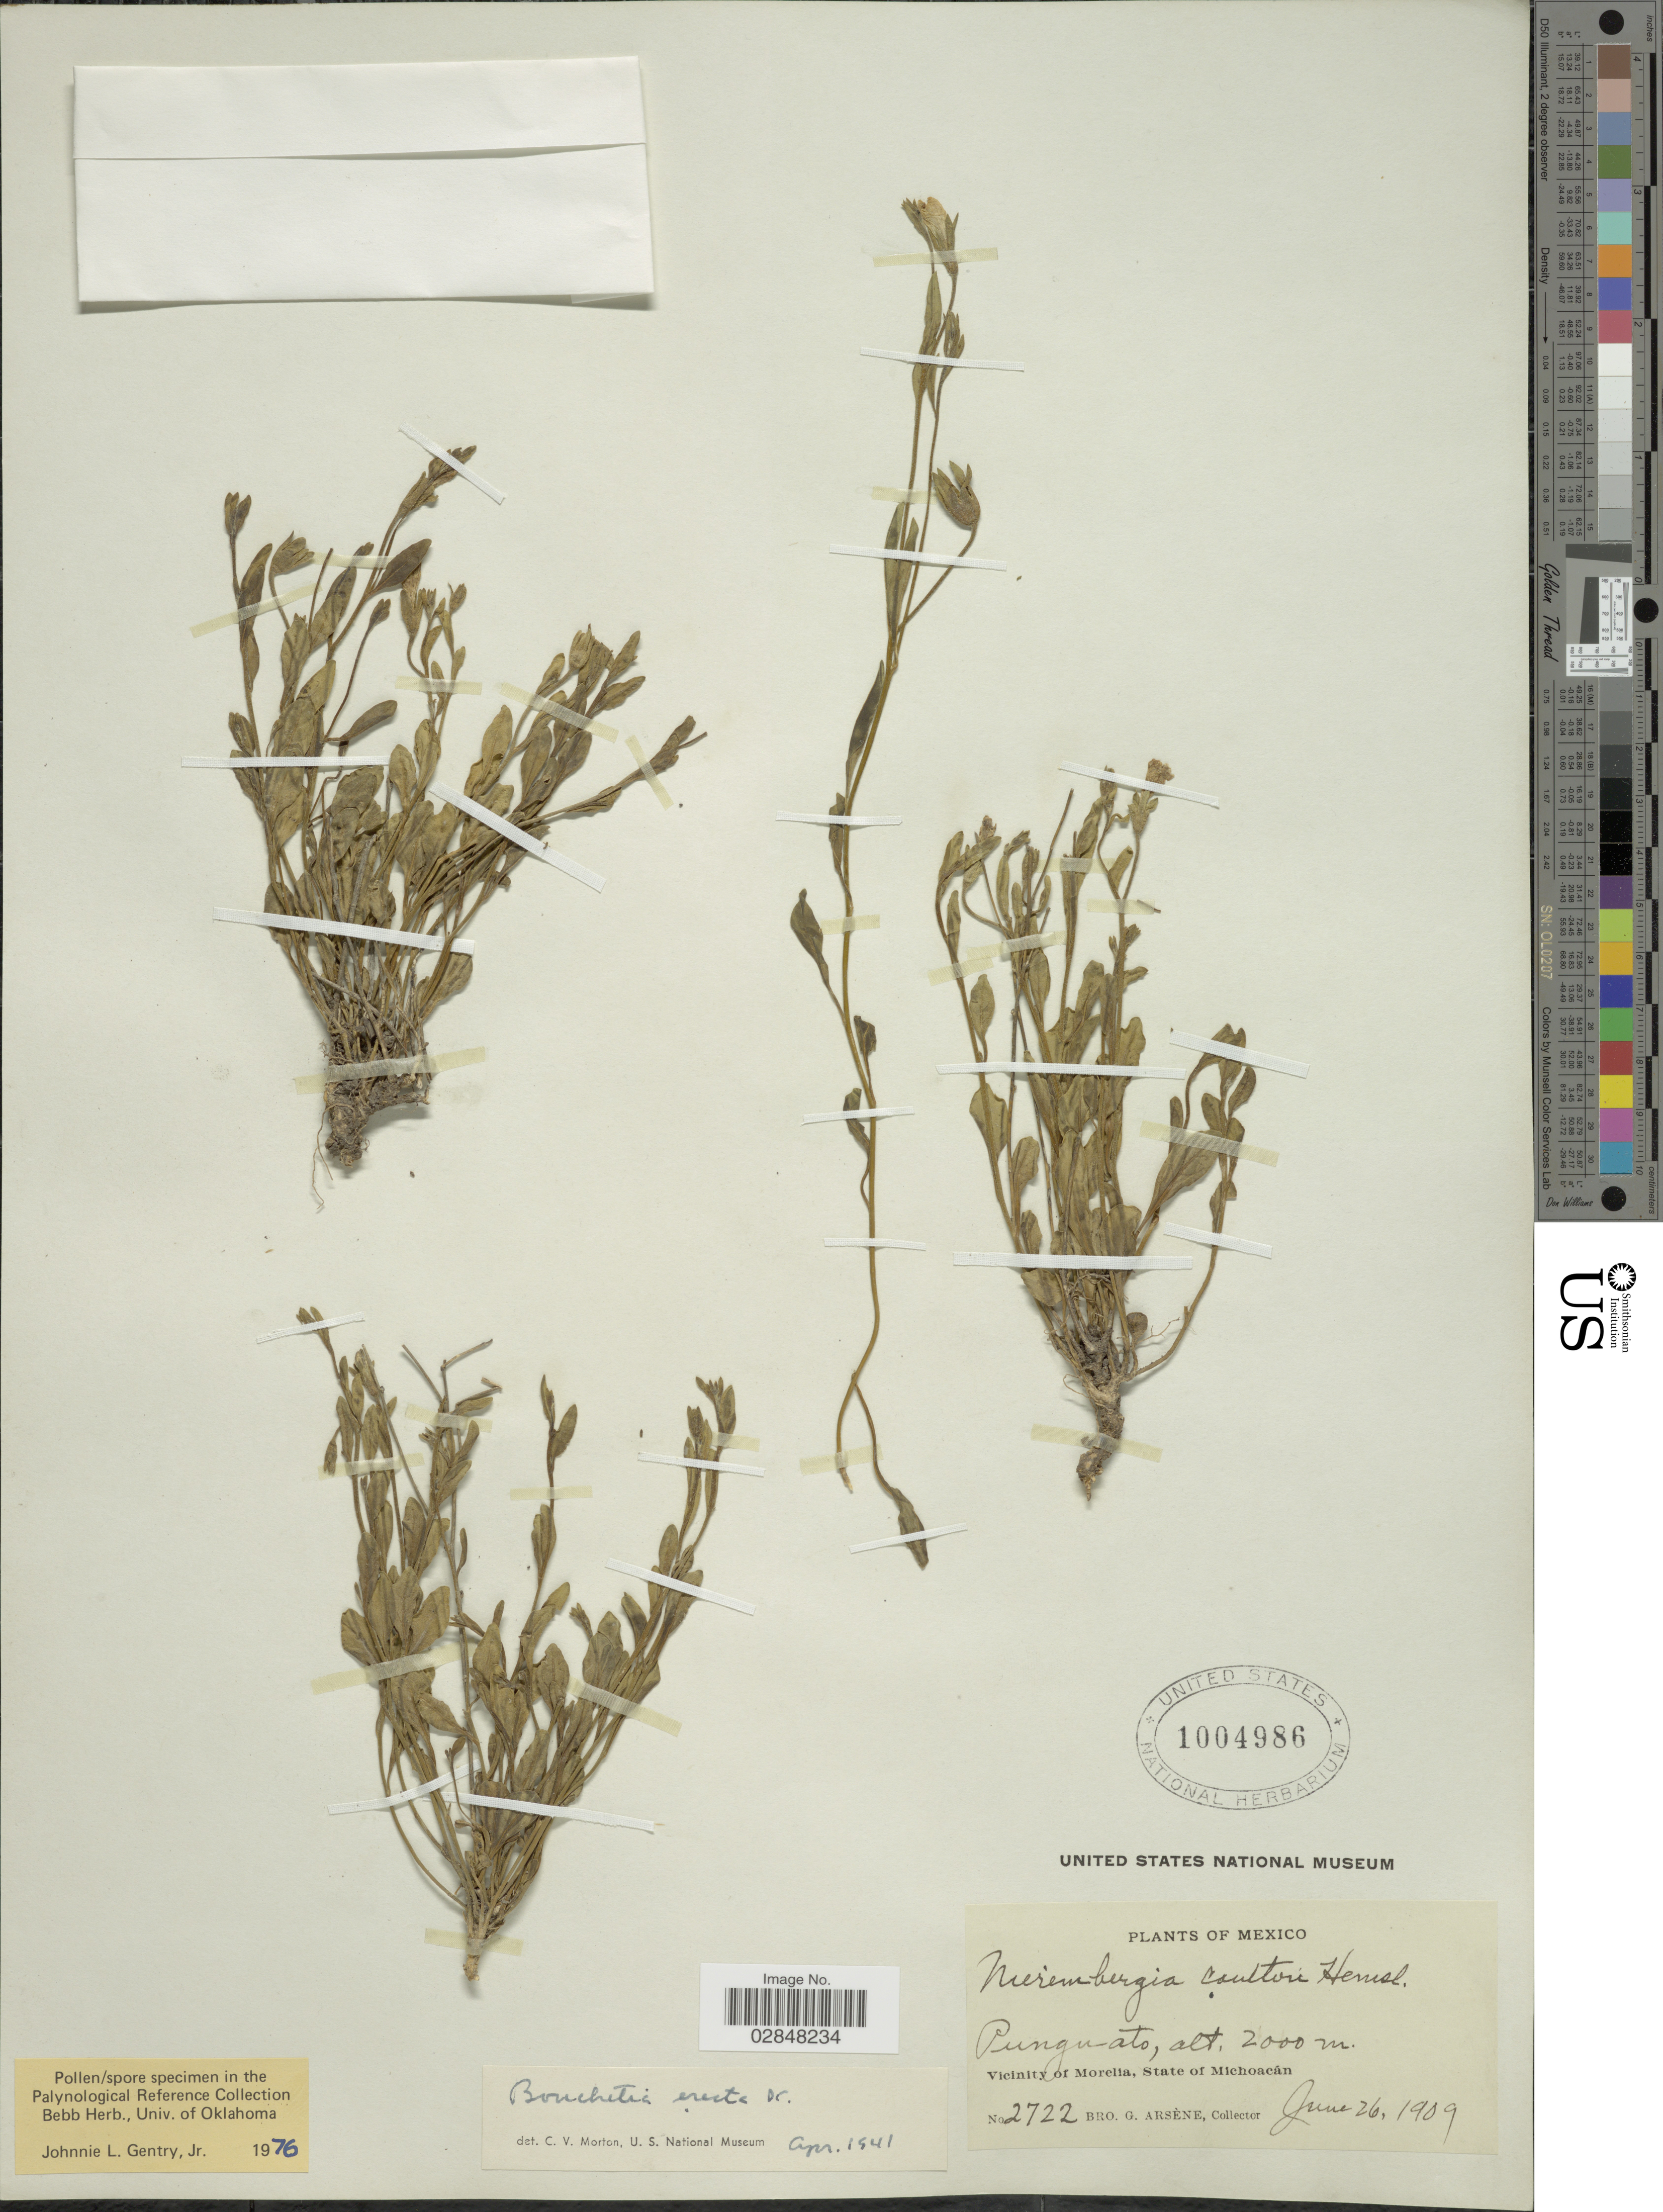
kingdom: Plantae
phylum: Tracheophyta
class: Magnoliopsida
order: Solanales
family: Solanaceae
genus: Bouchetia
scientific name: Bouchetia erecta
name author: DC.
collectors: Bro. G. Arsène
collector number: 2722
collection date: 1909-06-26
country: Mexico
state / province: Michoacán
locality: Punguato. Vicinity of Morelia.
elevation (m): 2000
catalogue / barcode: US 1004986